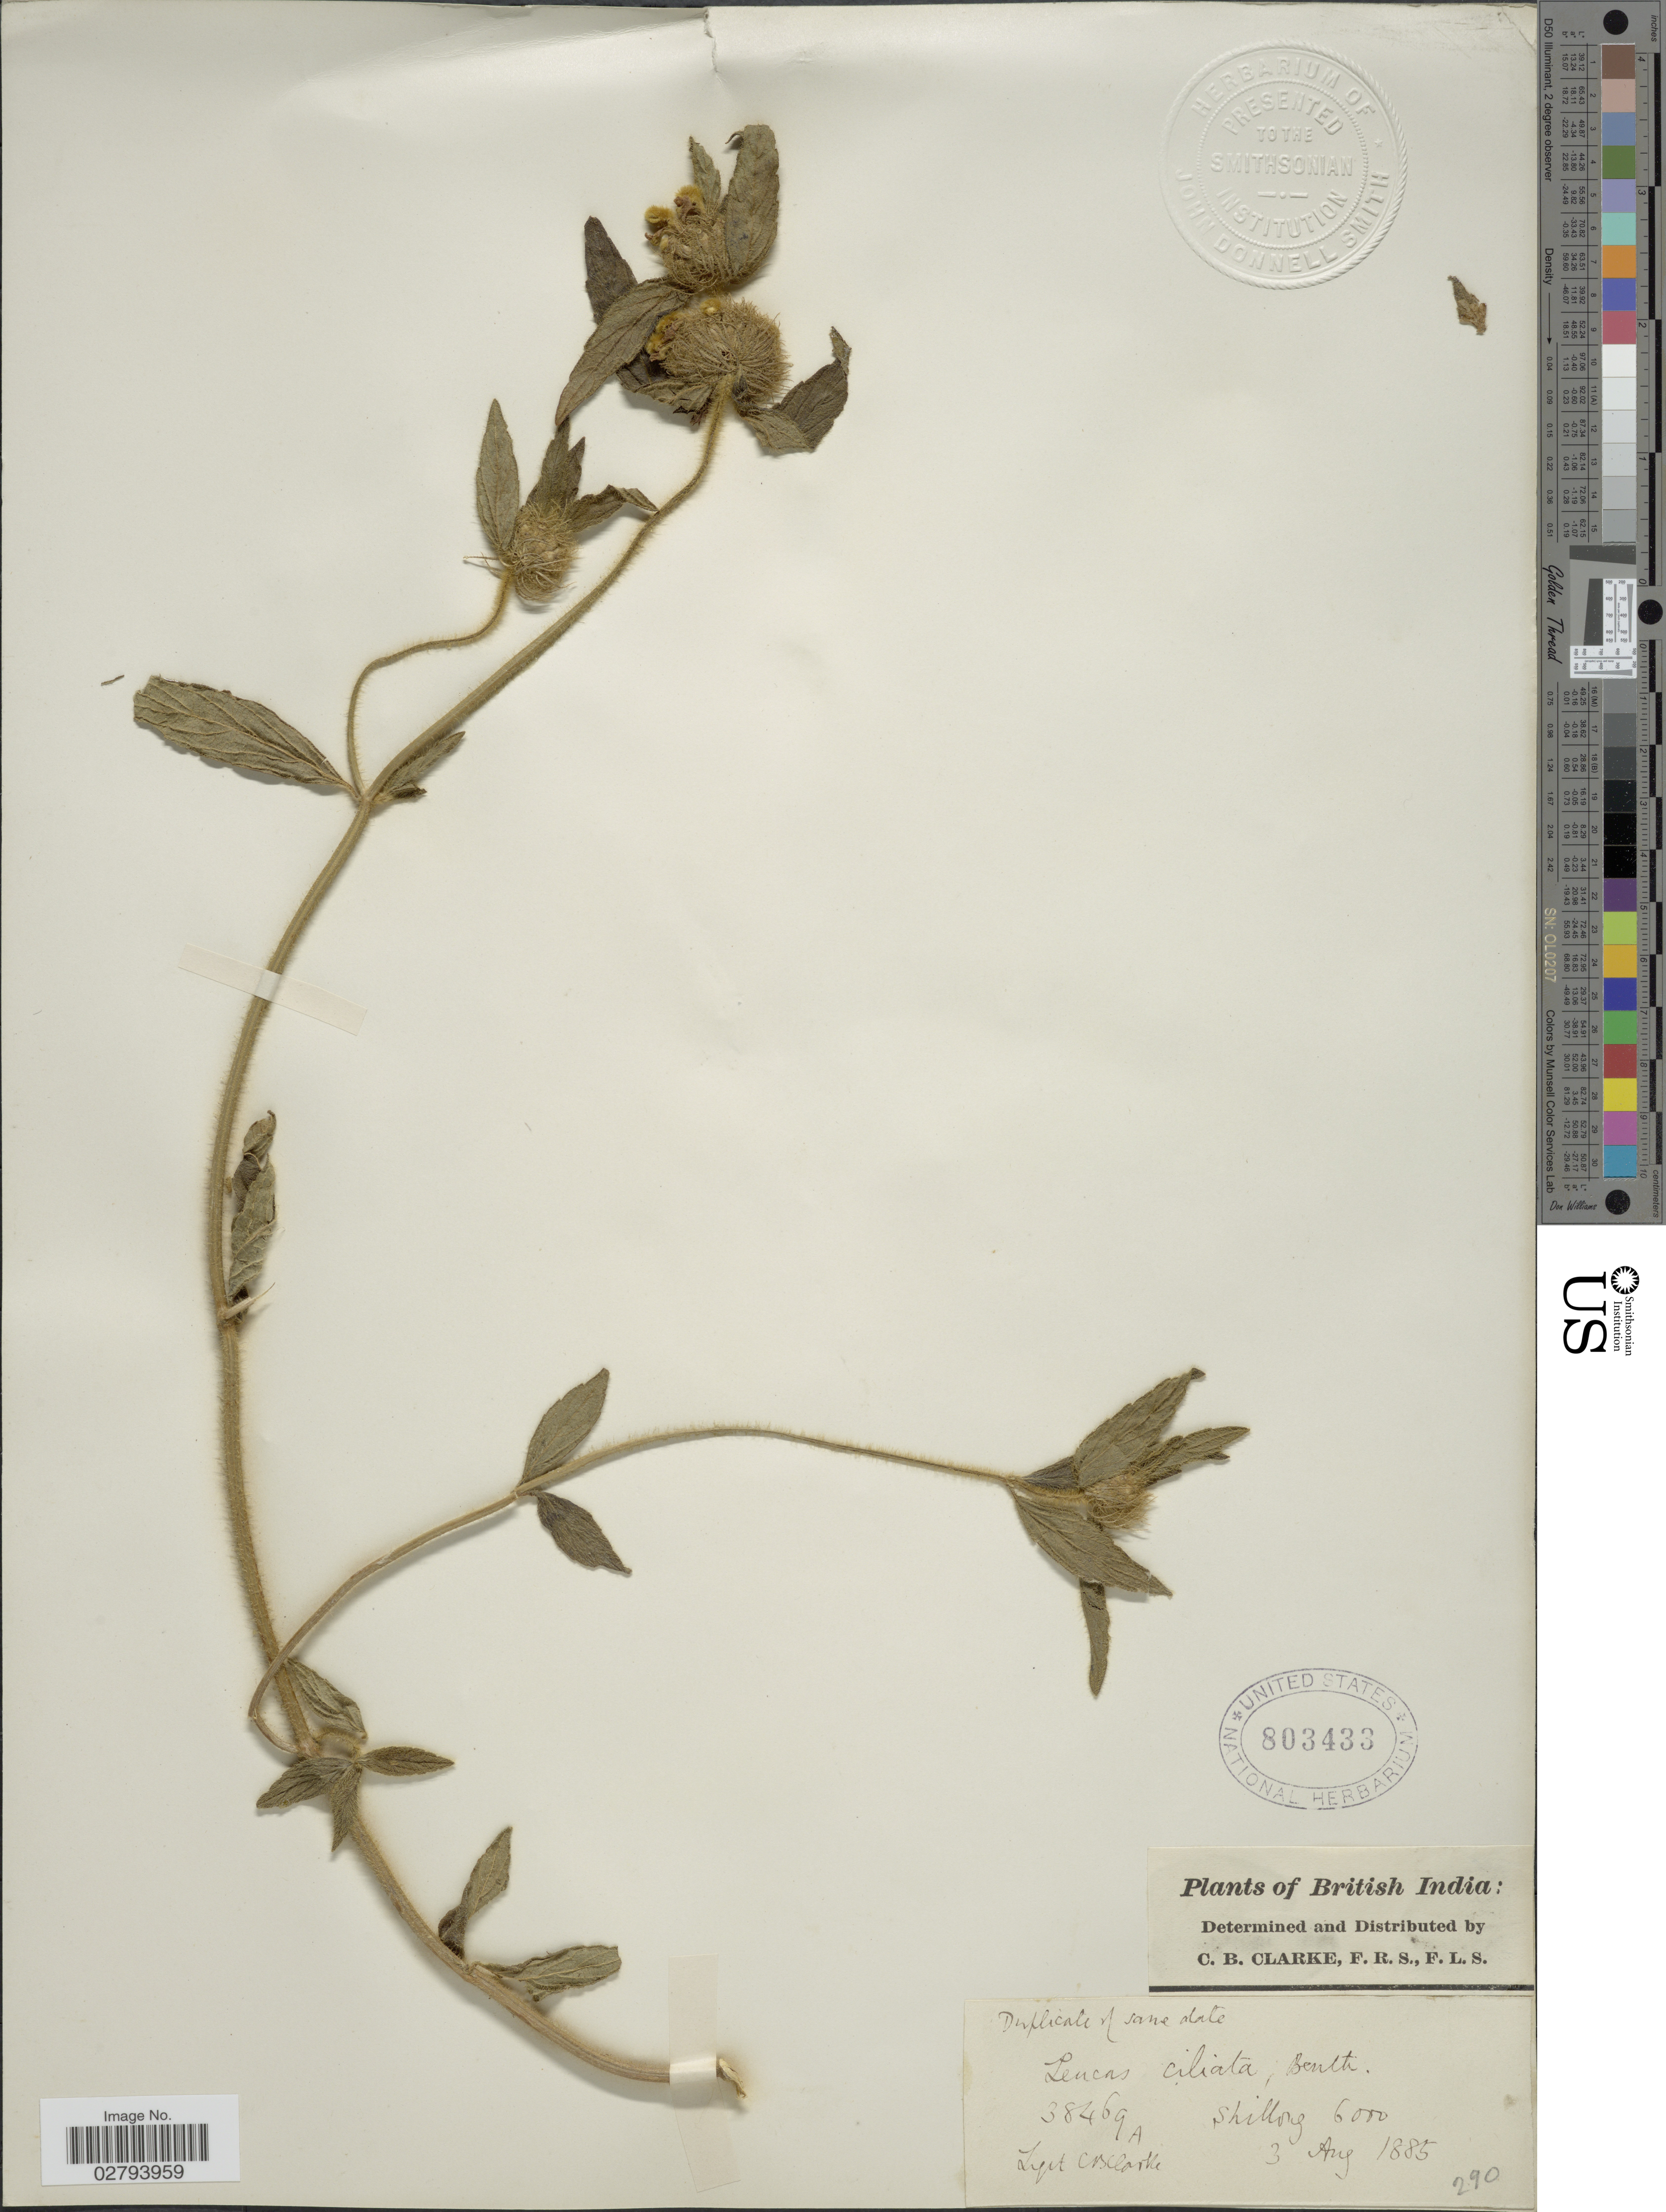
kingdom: Plantae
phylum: Tracheophyta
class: Magnoliopsida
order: Lamiales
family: Lamiaceae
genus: Leucas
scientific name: Leucas ciliata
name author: Benth.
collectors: C. B. Clarke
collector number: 38469 A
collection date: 1885-08-03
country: India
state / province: Meghalaya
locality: British India, Shillong.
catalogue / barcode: US 803433